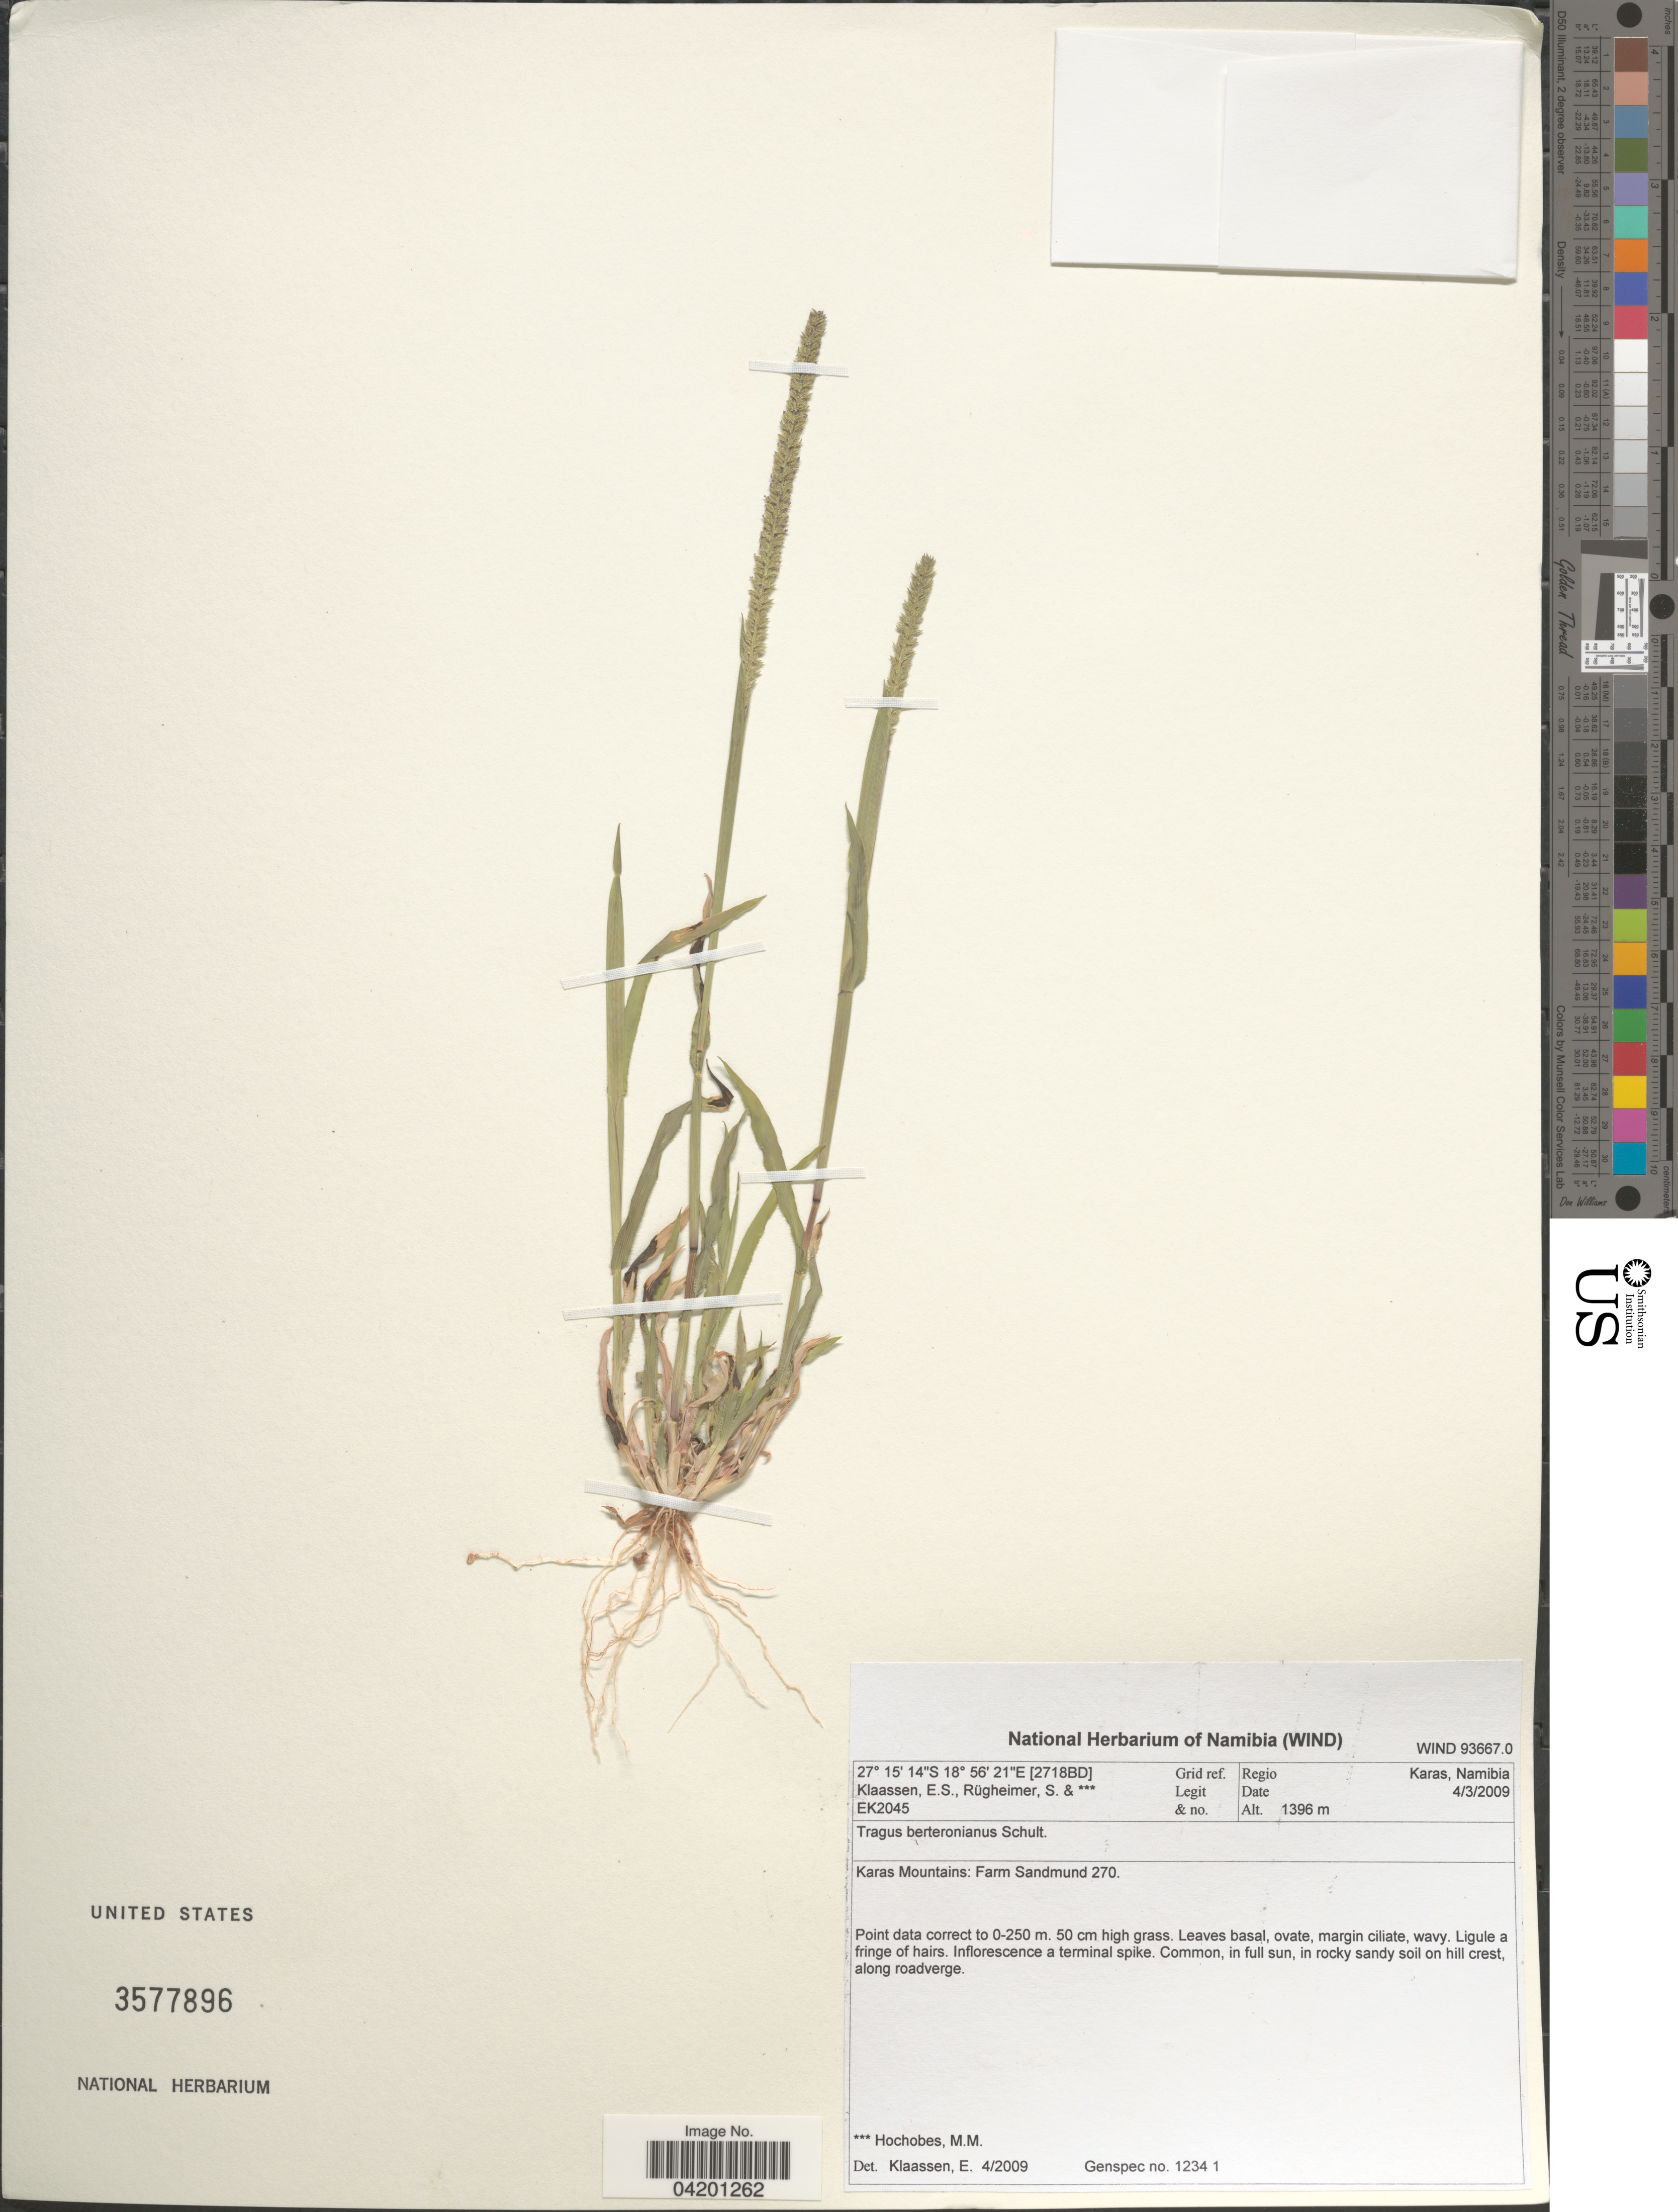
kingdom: Plantae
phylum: Tracheophyta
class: Liliopsida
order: Poales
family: Poaceae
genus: Tragus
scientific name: Tragus berteronianus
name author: Schult.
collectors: E. S. Klaassen, S. Rugheimer & M. Hochobes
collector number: EK2045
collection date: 2009-03-04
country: Namibia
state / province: Karas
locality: Grid ref. [2718BD]. Regio Karas. Karas Mountains: Farm Sandmund 270.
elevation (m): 1396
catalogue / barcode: US 3577896